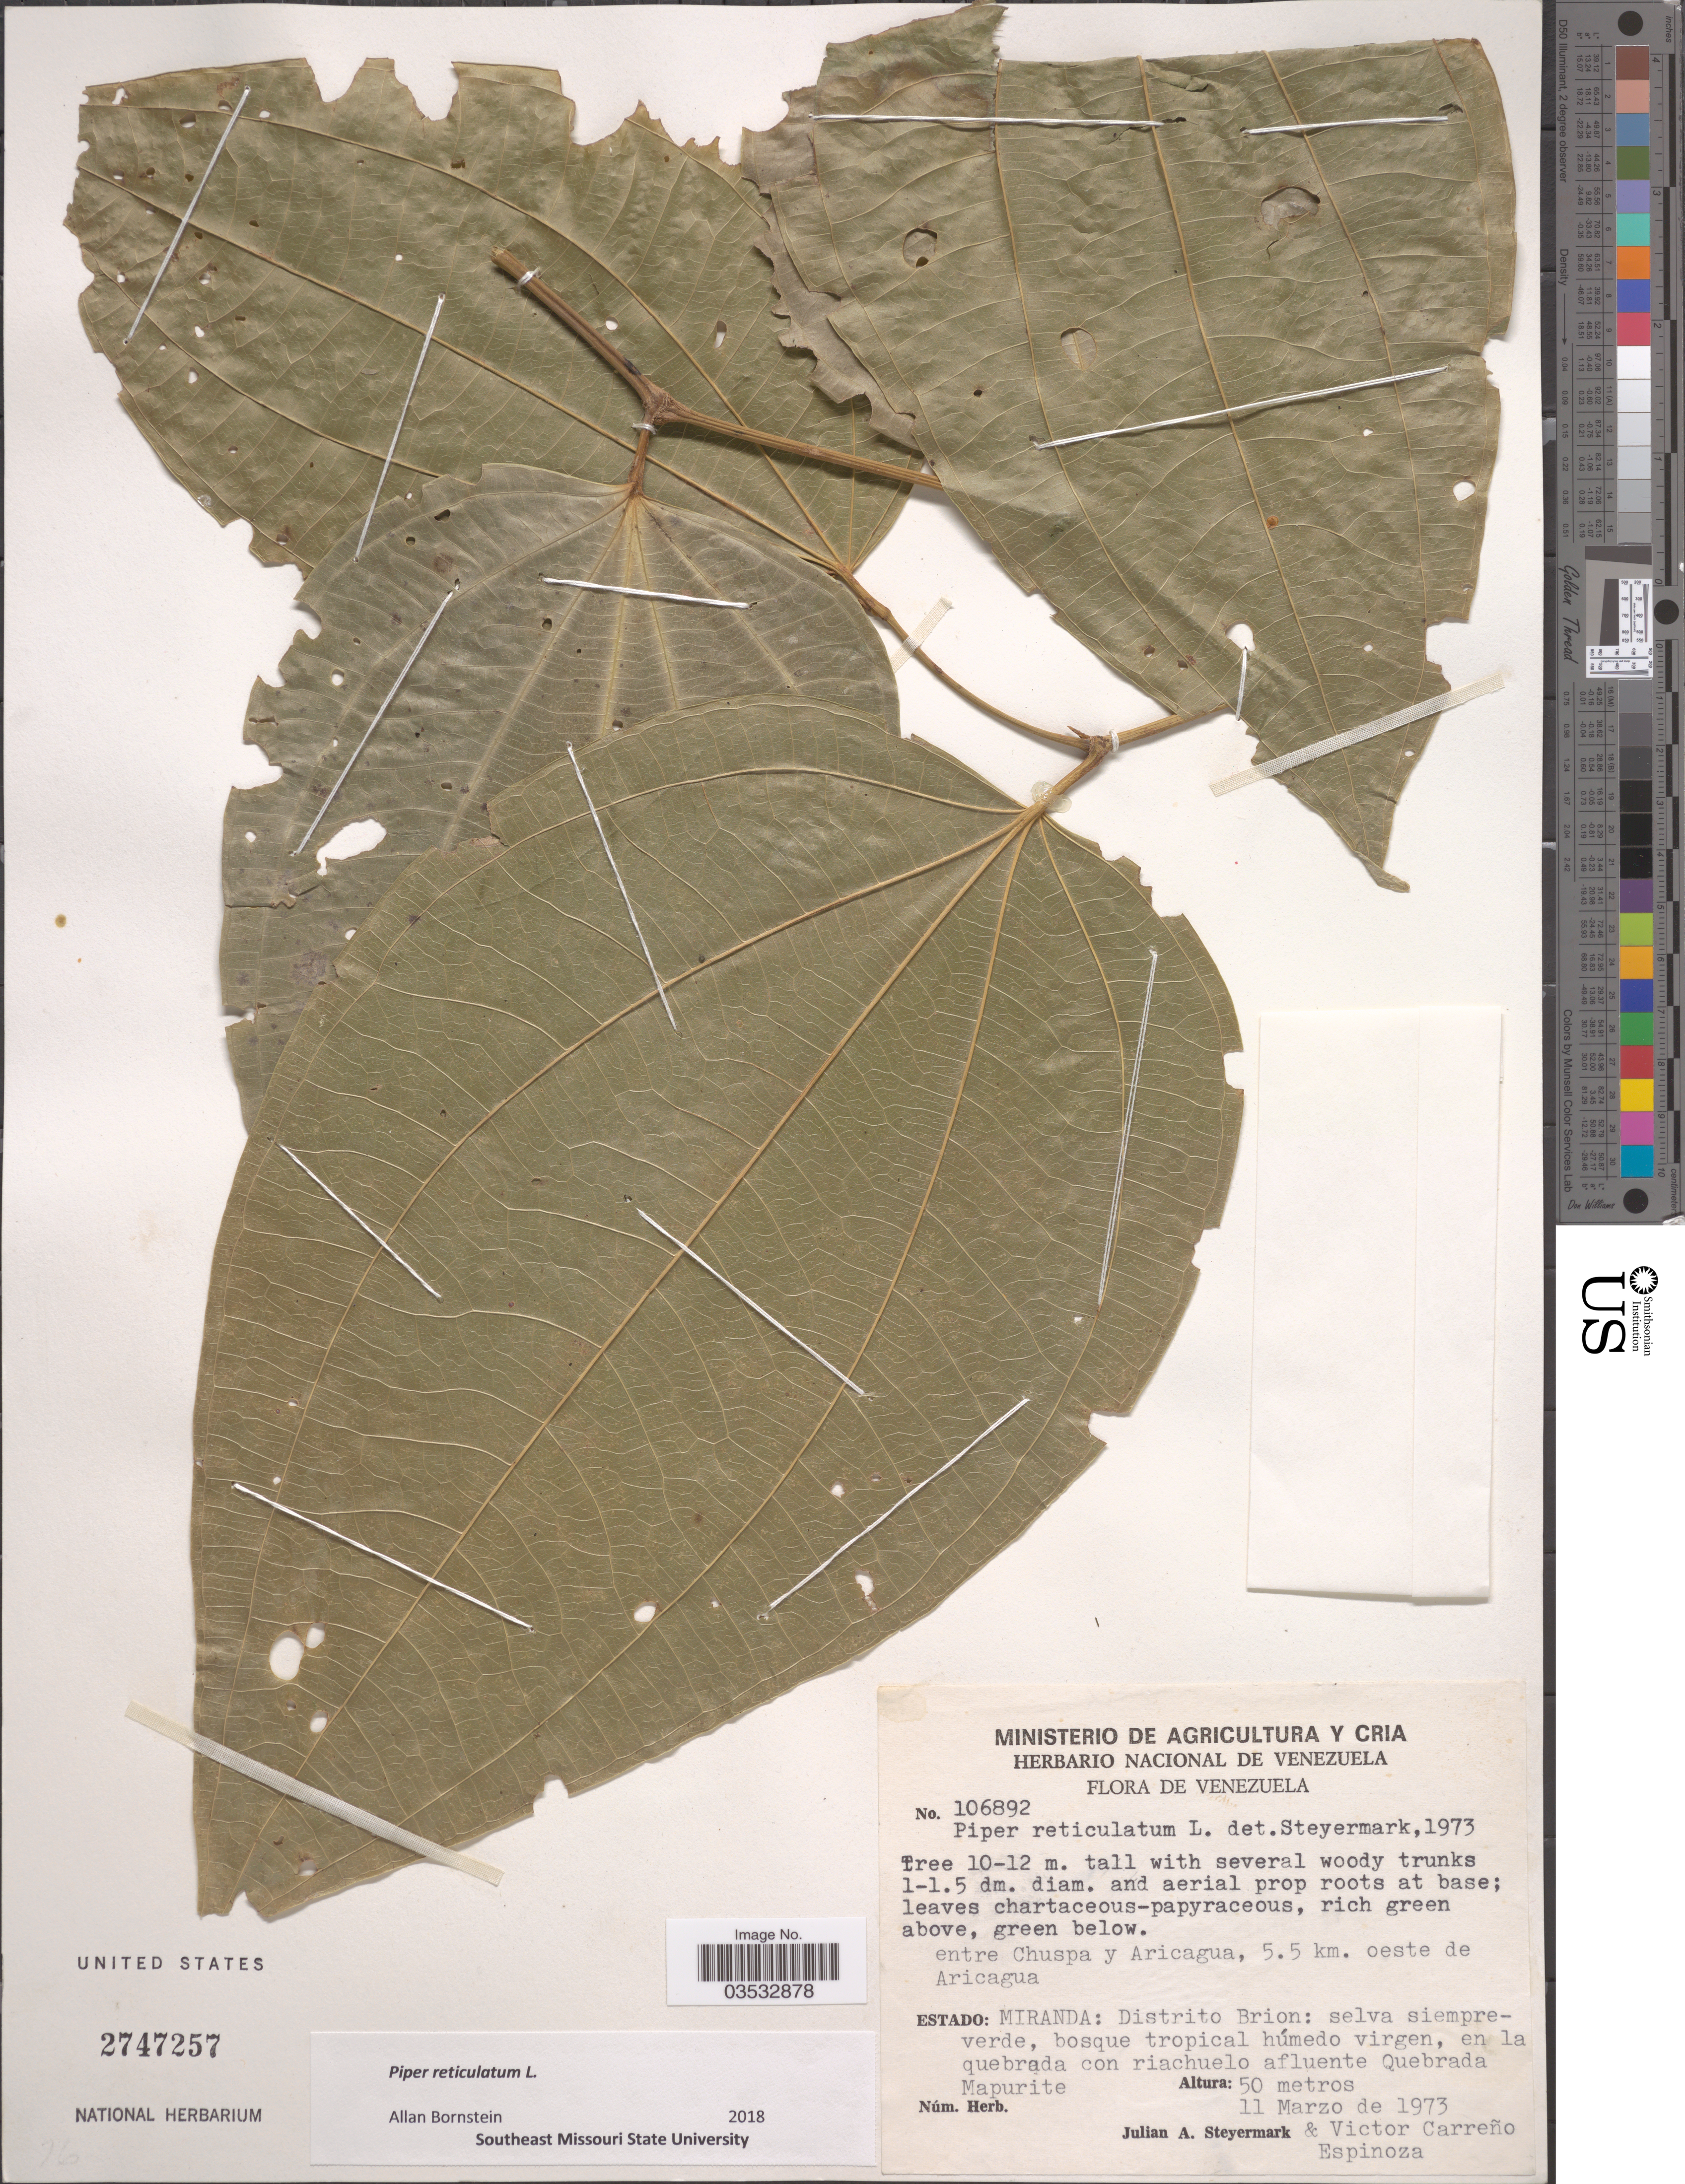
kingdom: Plantae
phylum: Tracheophyta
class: Magnoliopsida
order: Piperales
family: Piperaceae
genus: Piper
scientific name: Piper reticulatum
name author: L.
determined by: Bornstein, Allan J.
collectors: J. Steyermark & V. Carreño E.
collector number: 106892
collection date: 1973-03-11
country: Venezuela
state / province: Miranda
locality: Entre Chuspa y Aricagua, 5.5 km. oeste de Aricagua. Distrito Brion: selva siempreverde, bosque tropical húmedo virgen, en la quebrada con riachuelo afluente Quebrada Mapurite.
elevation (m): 50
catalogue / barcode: US 2747257